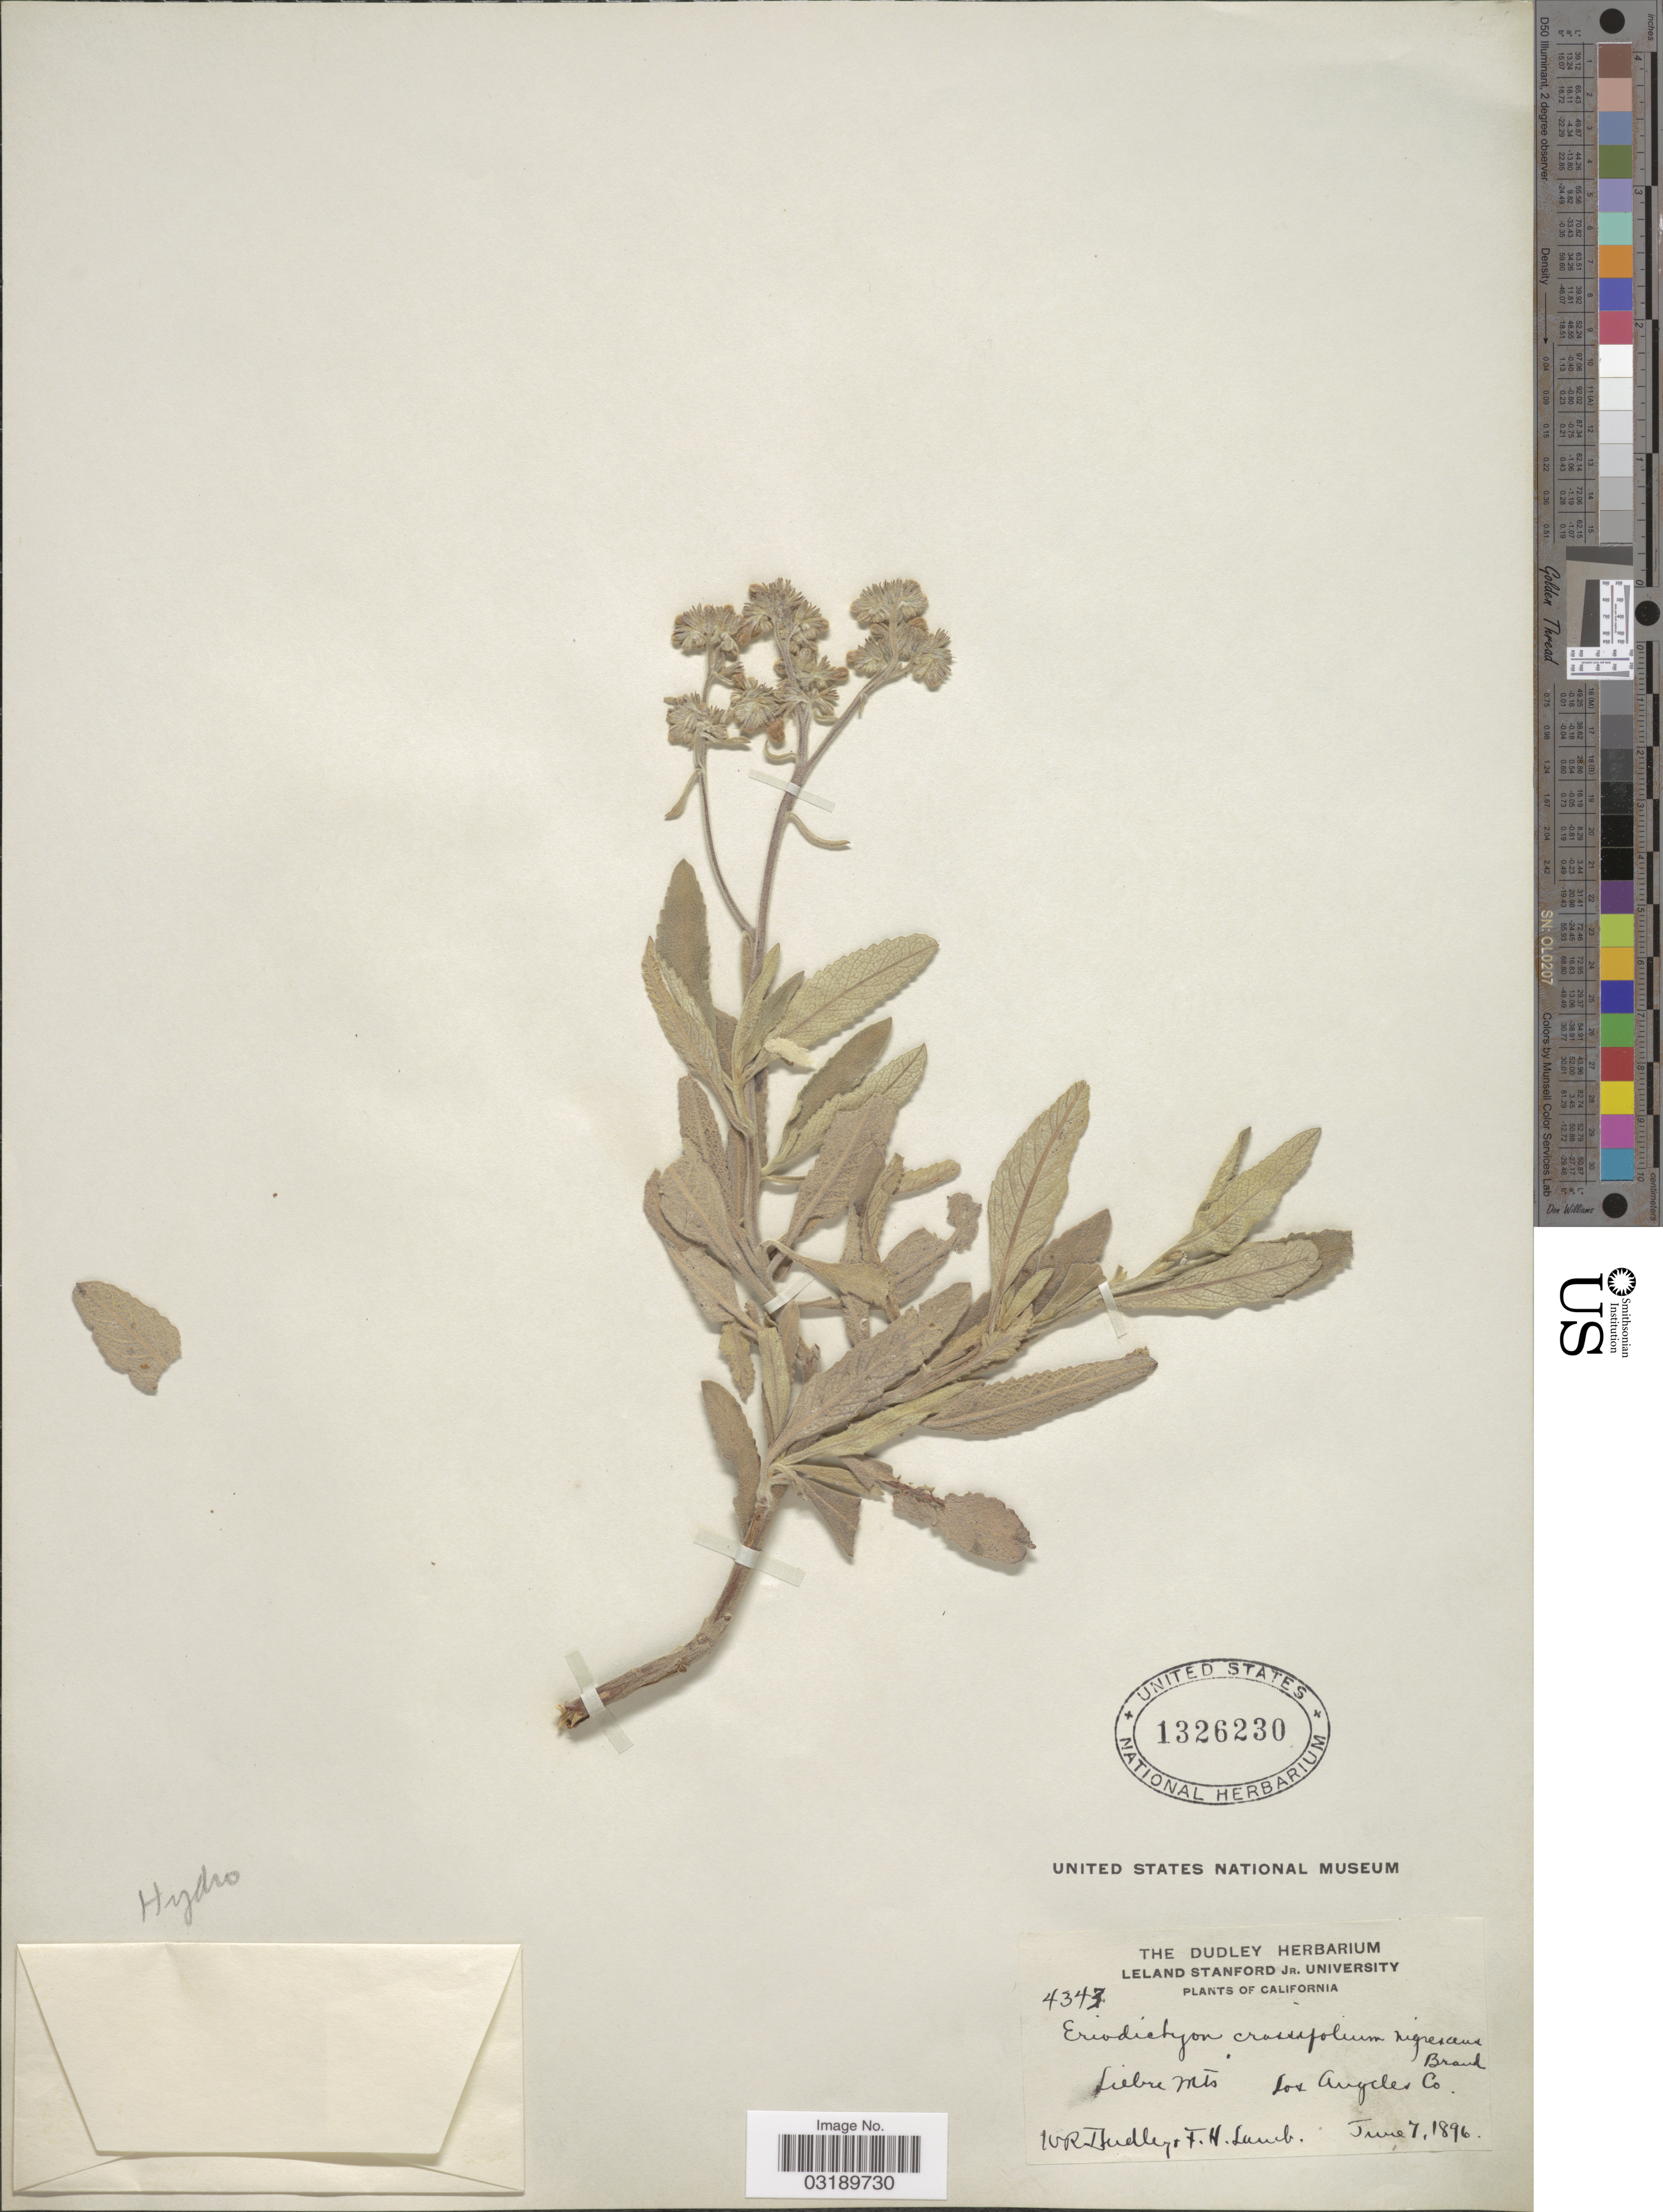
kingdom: Plantae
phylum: Tracheophyta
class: Magnoliopsida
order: Boraginales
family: Namaceae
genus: Eriodictyon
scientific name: Eriodictyon crassifolium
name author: Benth.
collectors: W. Dudley & F. H. Lamb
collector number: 4343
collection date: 1896-06-07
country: United States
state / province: California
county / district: Los Angeles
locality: Liebre Mts. Los Angeles Co.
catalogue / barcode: US 1326230